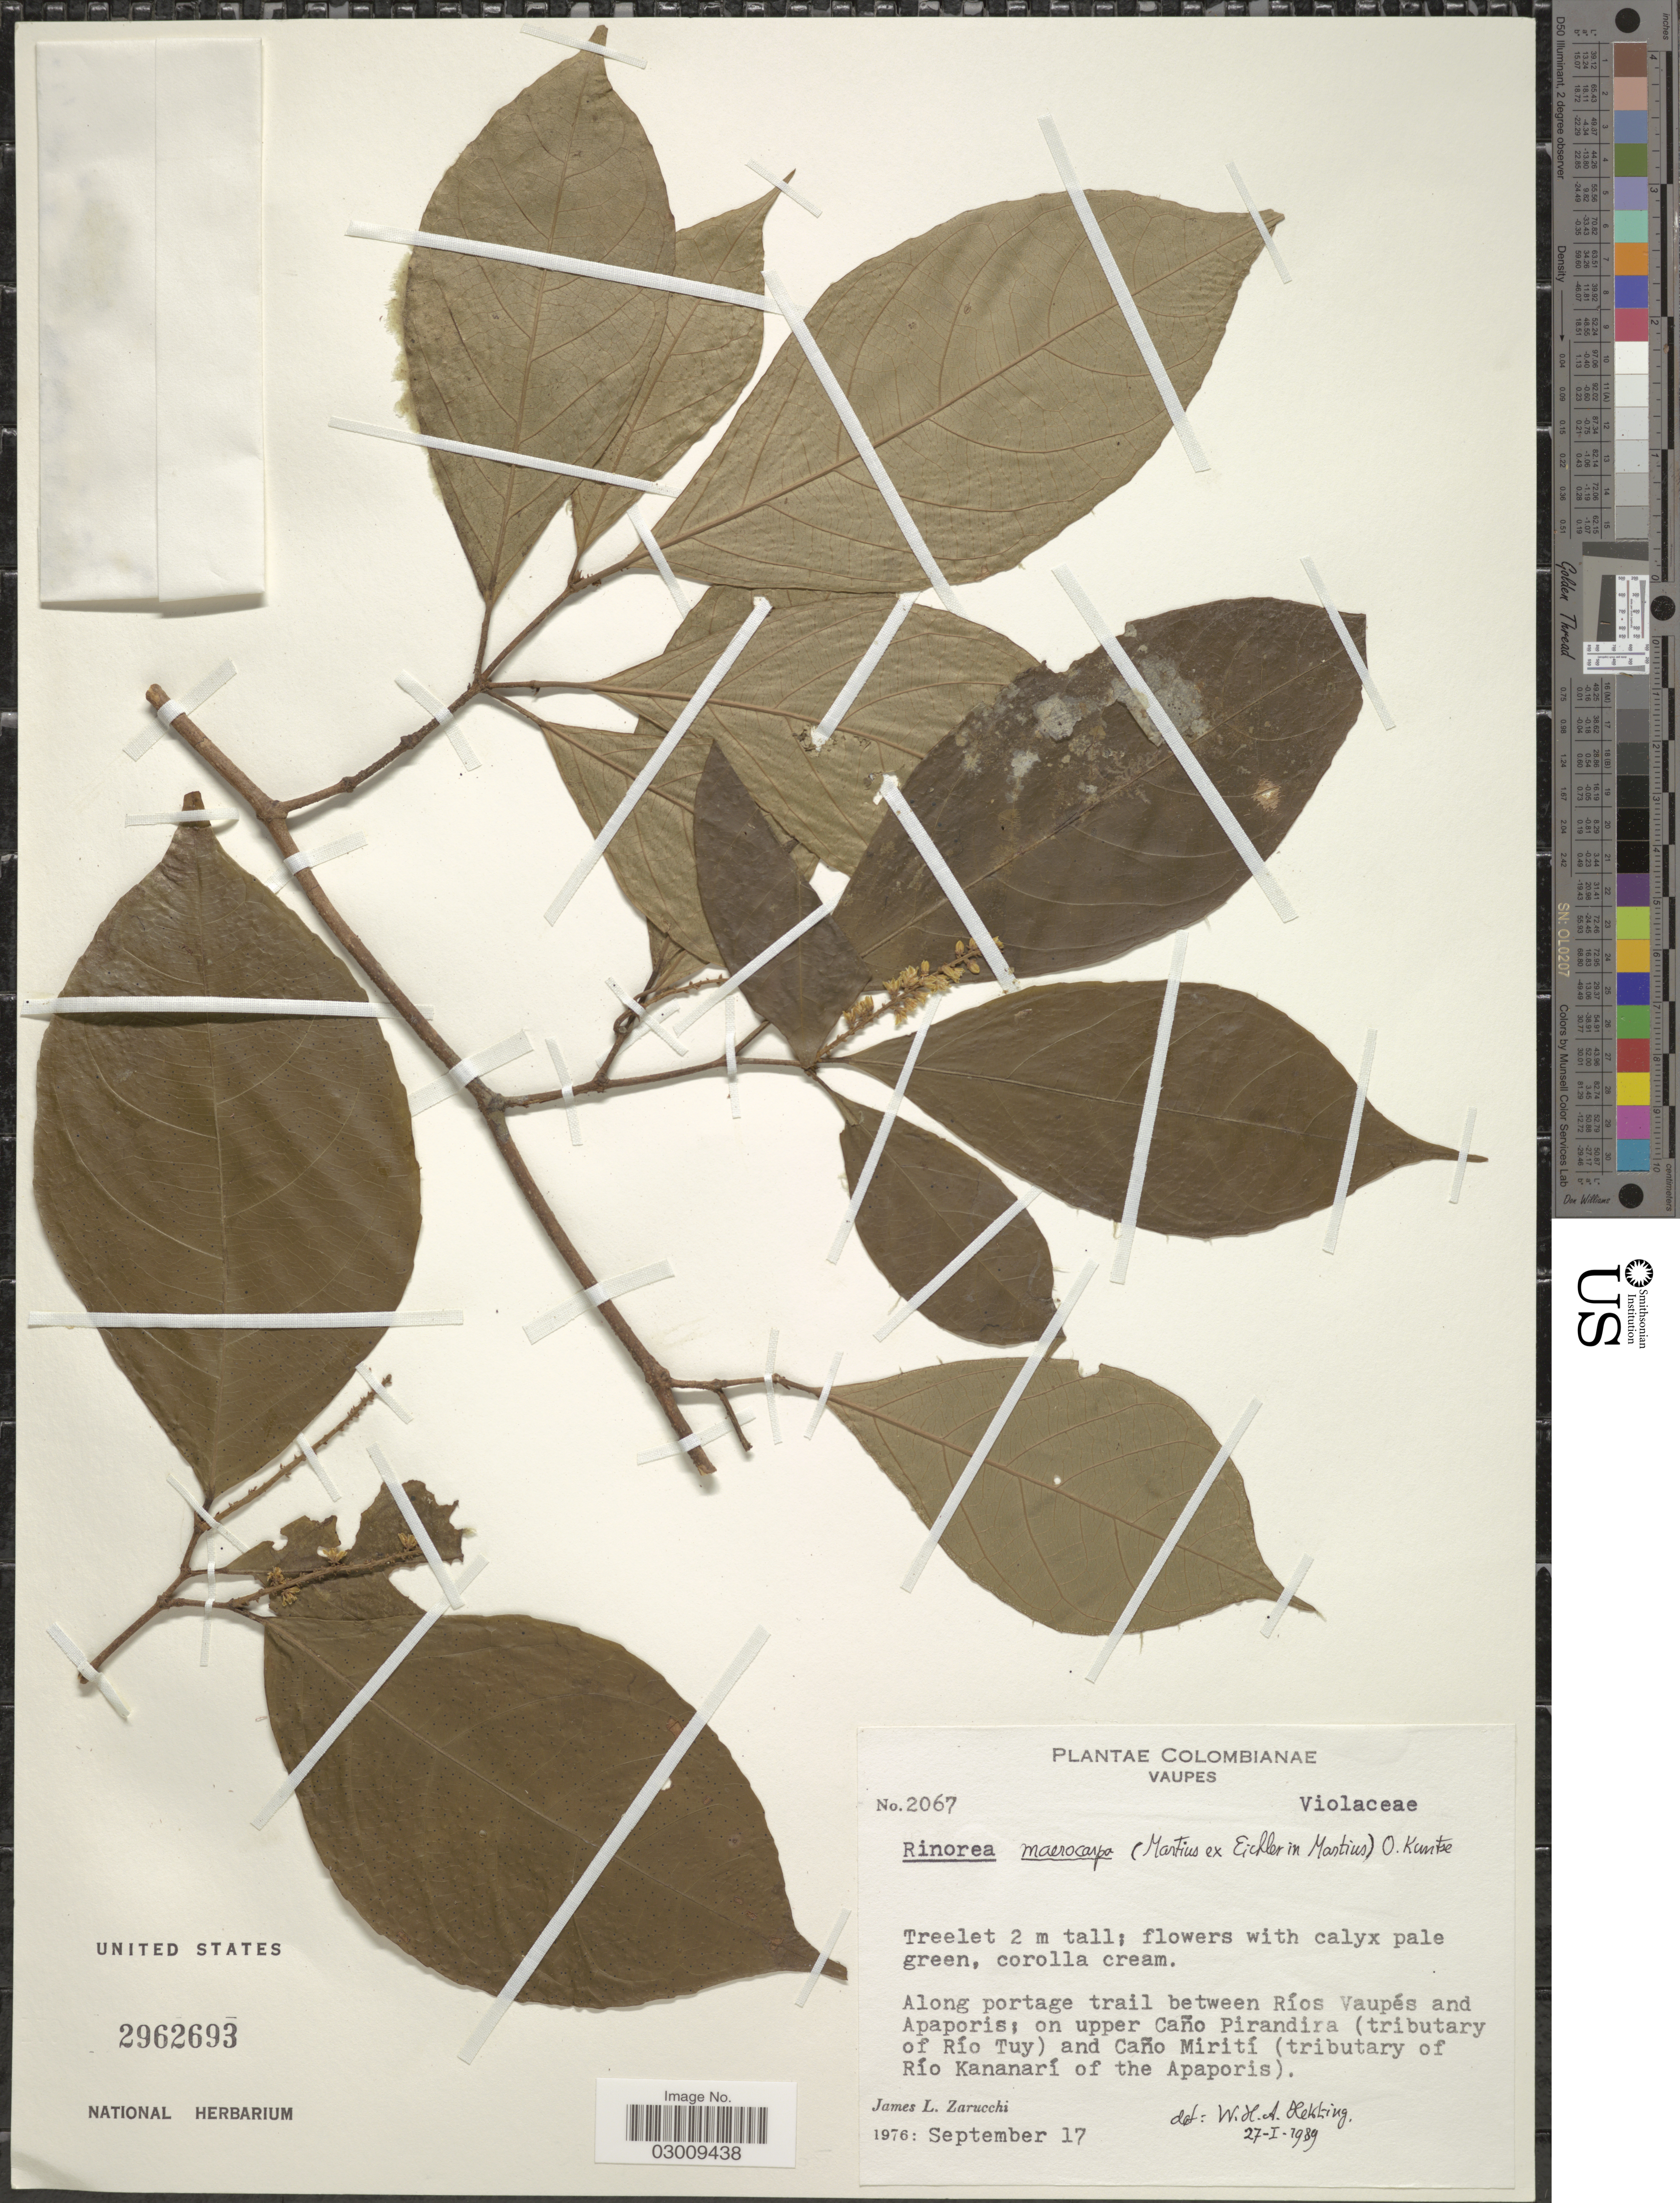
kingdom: Plantae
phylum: Tracheophyta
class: Magnoliopsida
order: Malpighiales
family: Violaceae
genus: Rinorea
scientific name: Rinorea macrocarpa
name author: (Mart. ex Eichler) Kuntze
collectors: J. L. Zarucchi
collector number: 2067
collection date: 1976-09-17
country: Colombia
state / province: Vaupés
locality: Along portage trail between Ríos Vaupés and Apaporis; on upper Caño Pirandira (tributary of Río Tuy) and Caño Mirití (tributary of Río Kananarí of the Apaporis).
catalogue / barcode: US 2962693